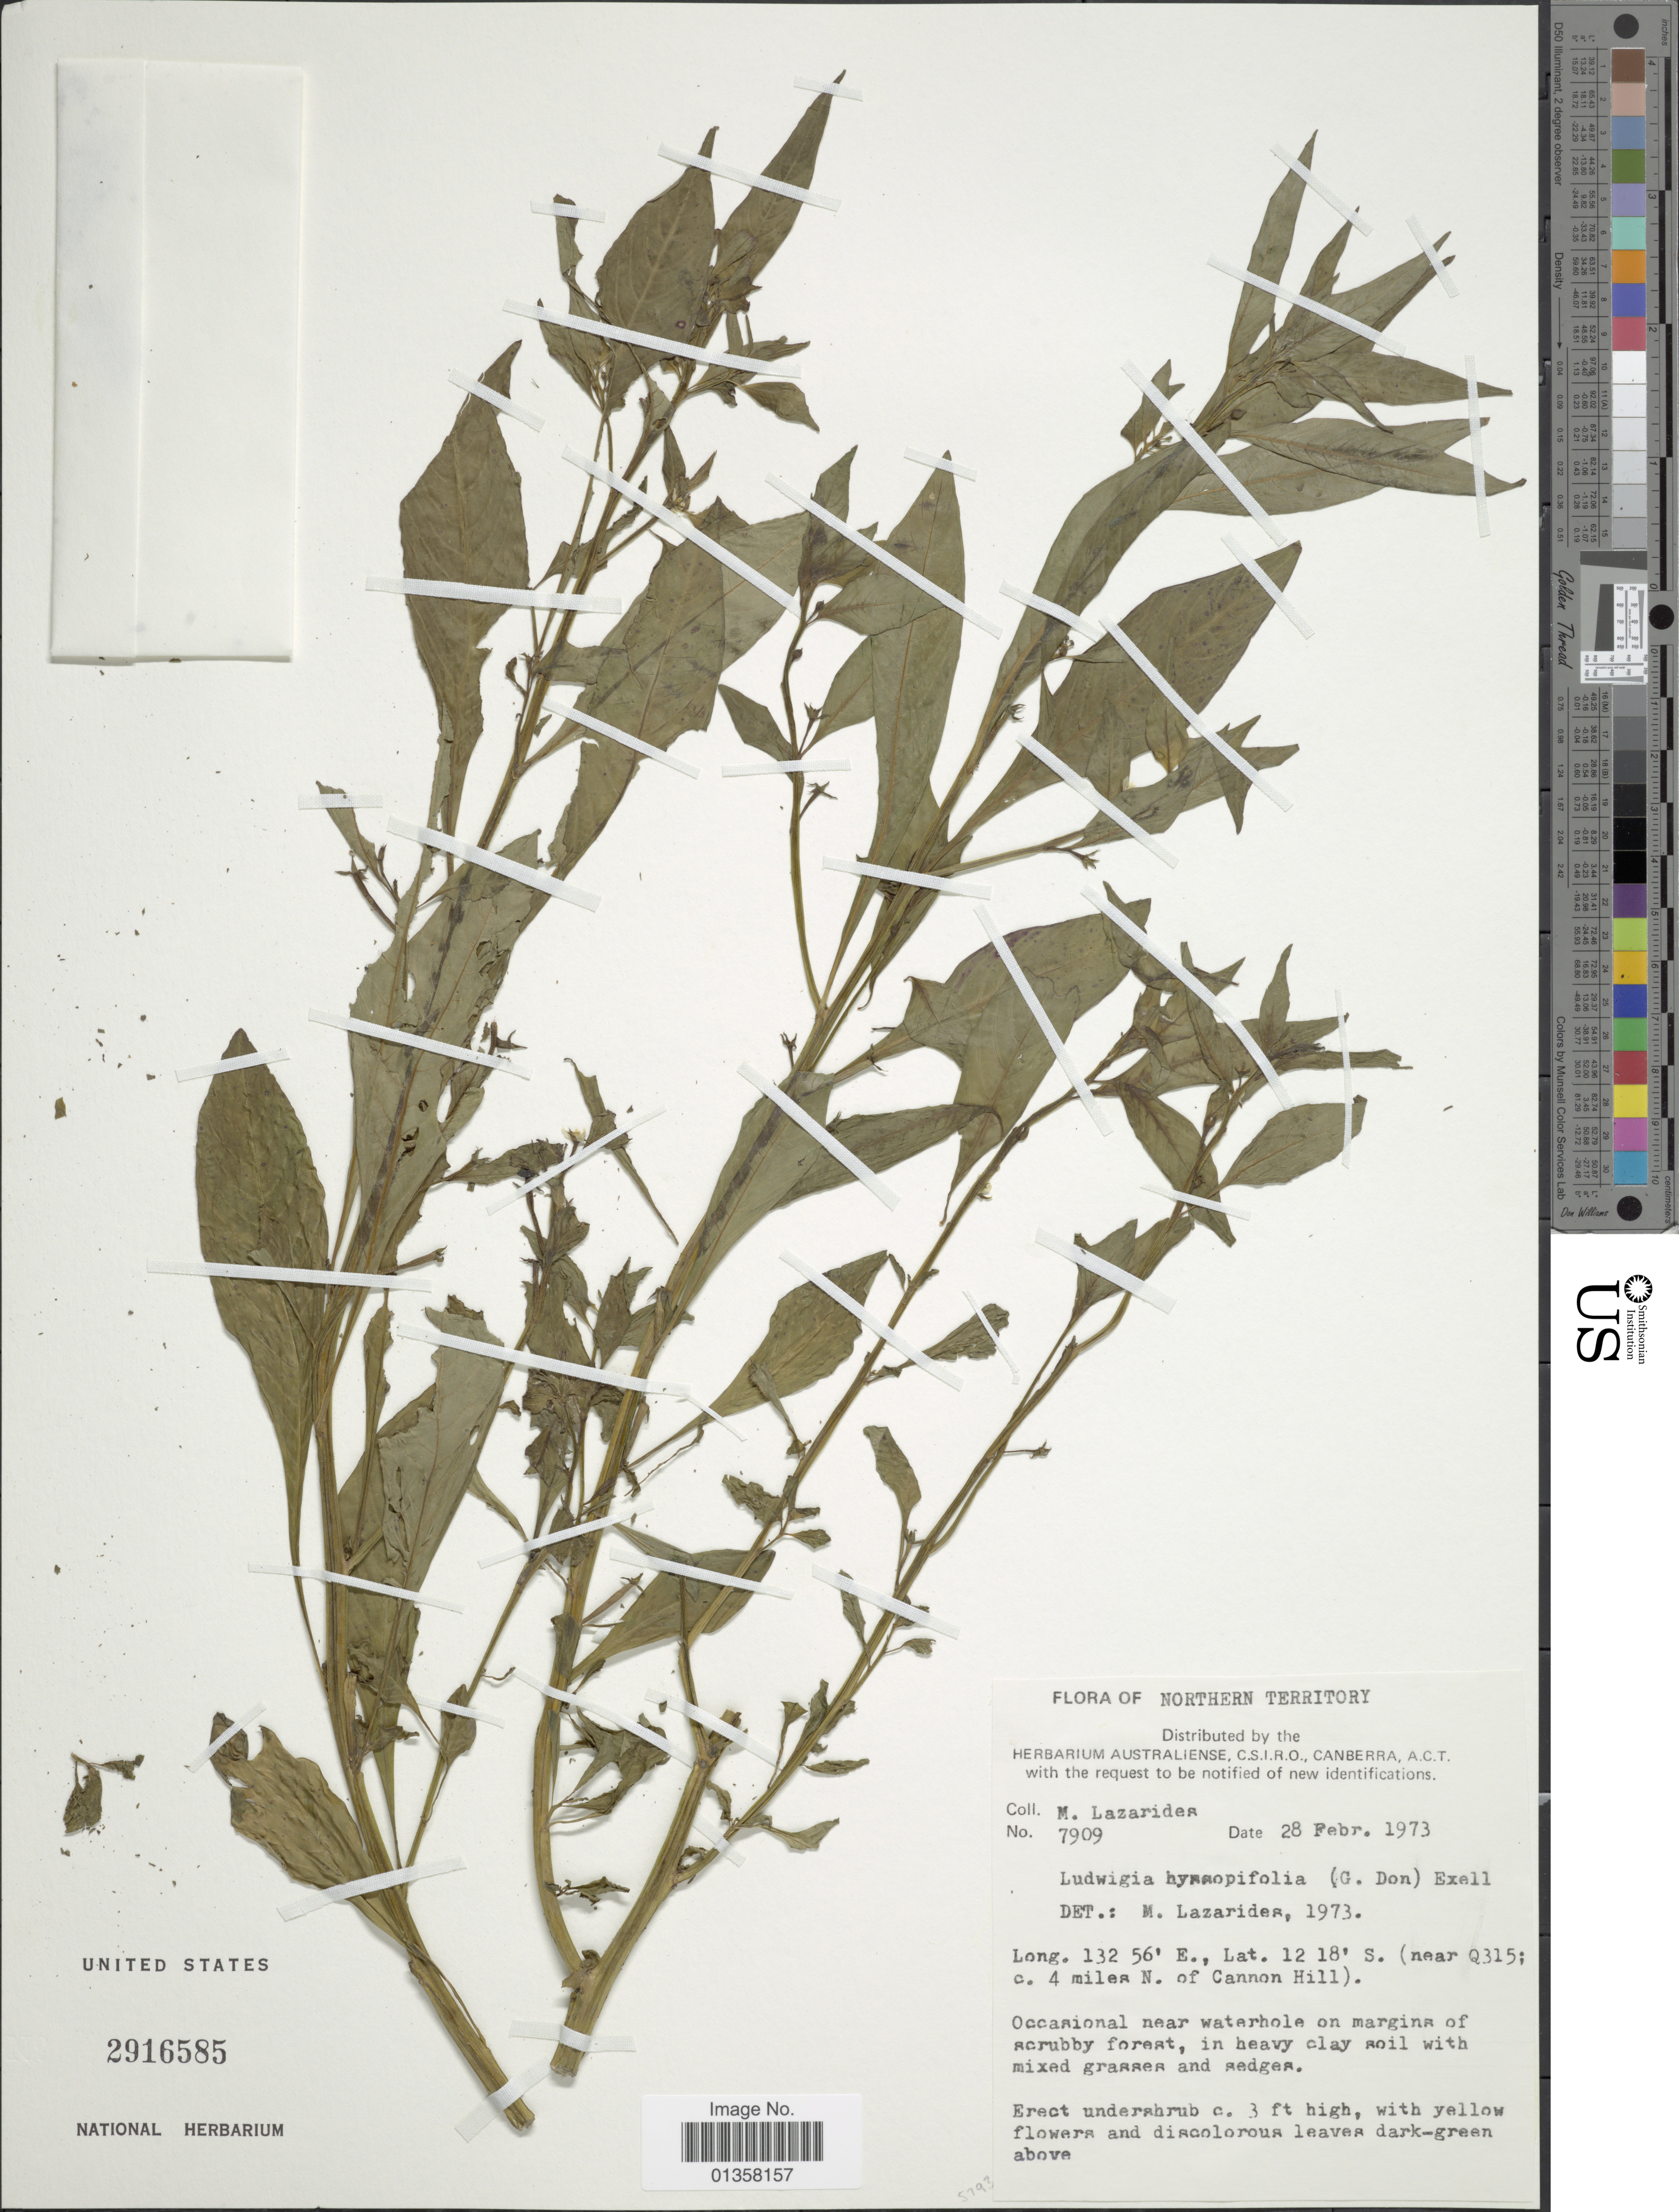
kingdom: Plantae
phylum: Tracheophyta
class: Magnoliopsida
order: Myrtales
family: Onagraceae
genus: Ludwigia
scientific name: Ludwigia hyssopifolia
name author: (G. Don) Exell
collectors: M. Lazarides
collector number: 7909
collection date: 1973-02-28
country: Australia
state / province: Northern Territory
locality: Near Q315; c. 4 miles N. of Cannon Hill)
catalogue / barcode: US 2916585